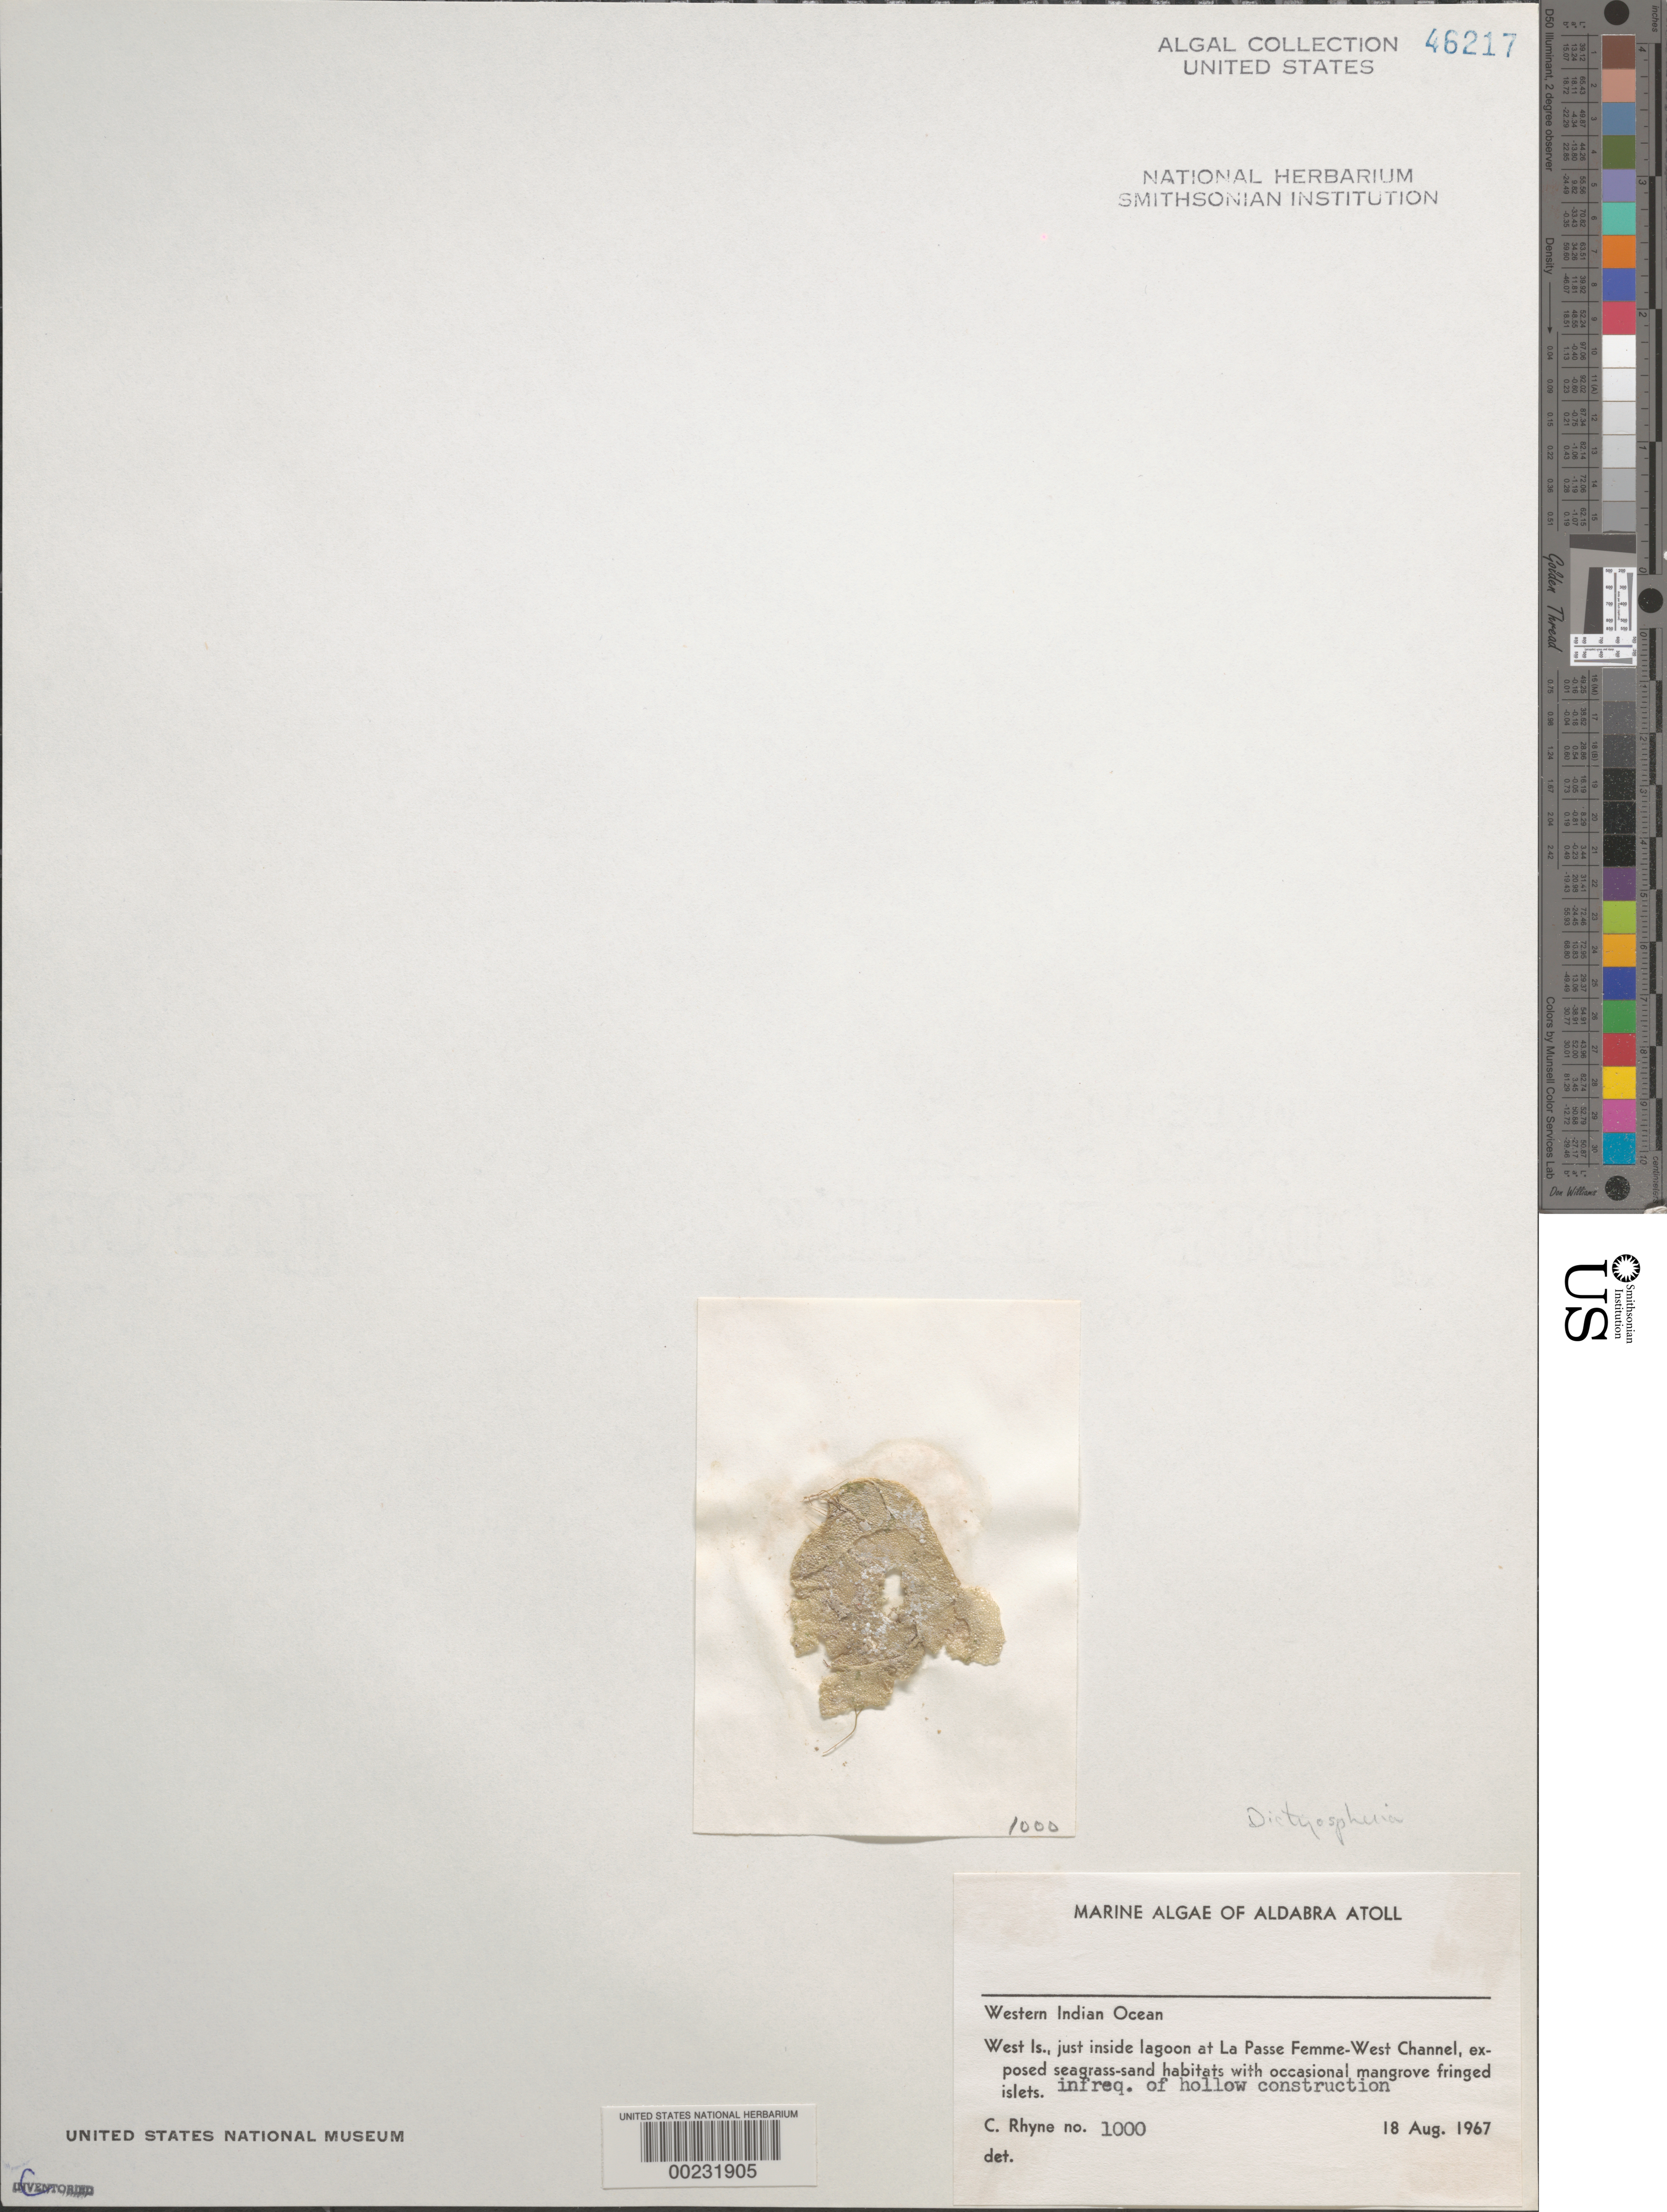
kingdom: Plantae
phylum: Chlorophyta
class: Ulvophyceae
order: Siphonocladales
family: Siphonocladaceae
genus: Dictyosphaeria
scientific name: Dictyosphaeria sp.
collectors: C. Rhyne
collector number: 1000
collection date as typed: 18 Aug 1967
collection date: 1967-08-18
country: Seychelles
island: Aldabra Atoll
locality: West Islet, La Passe Femme-West Channel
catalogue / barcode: US 46217